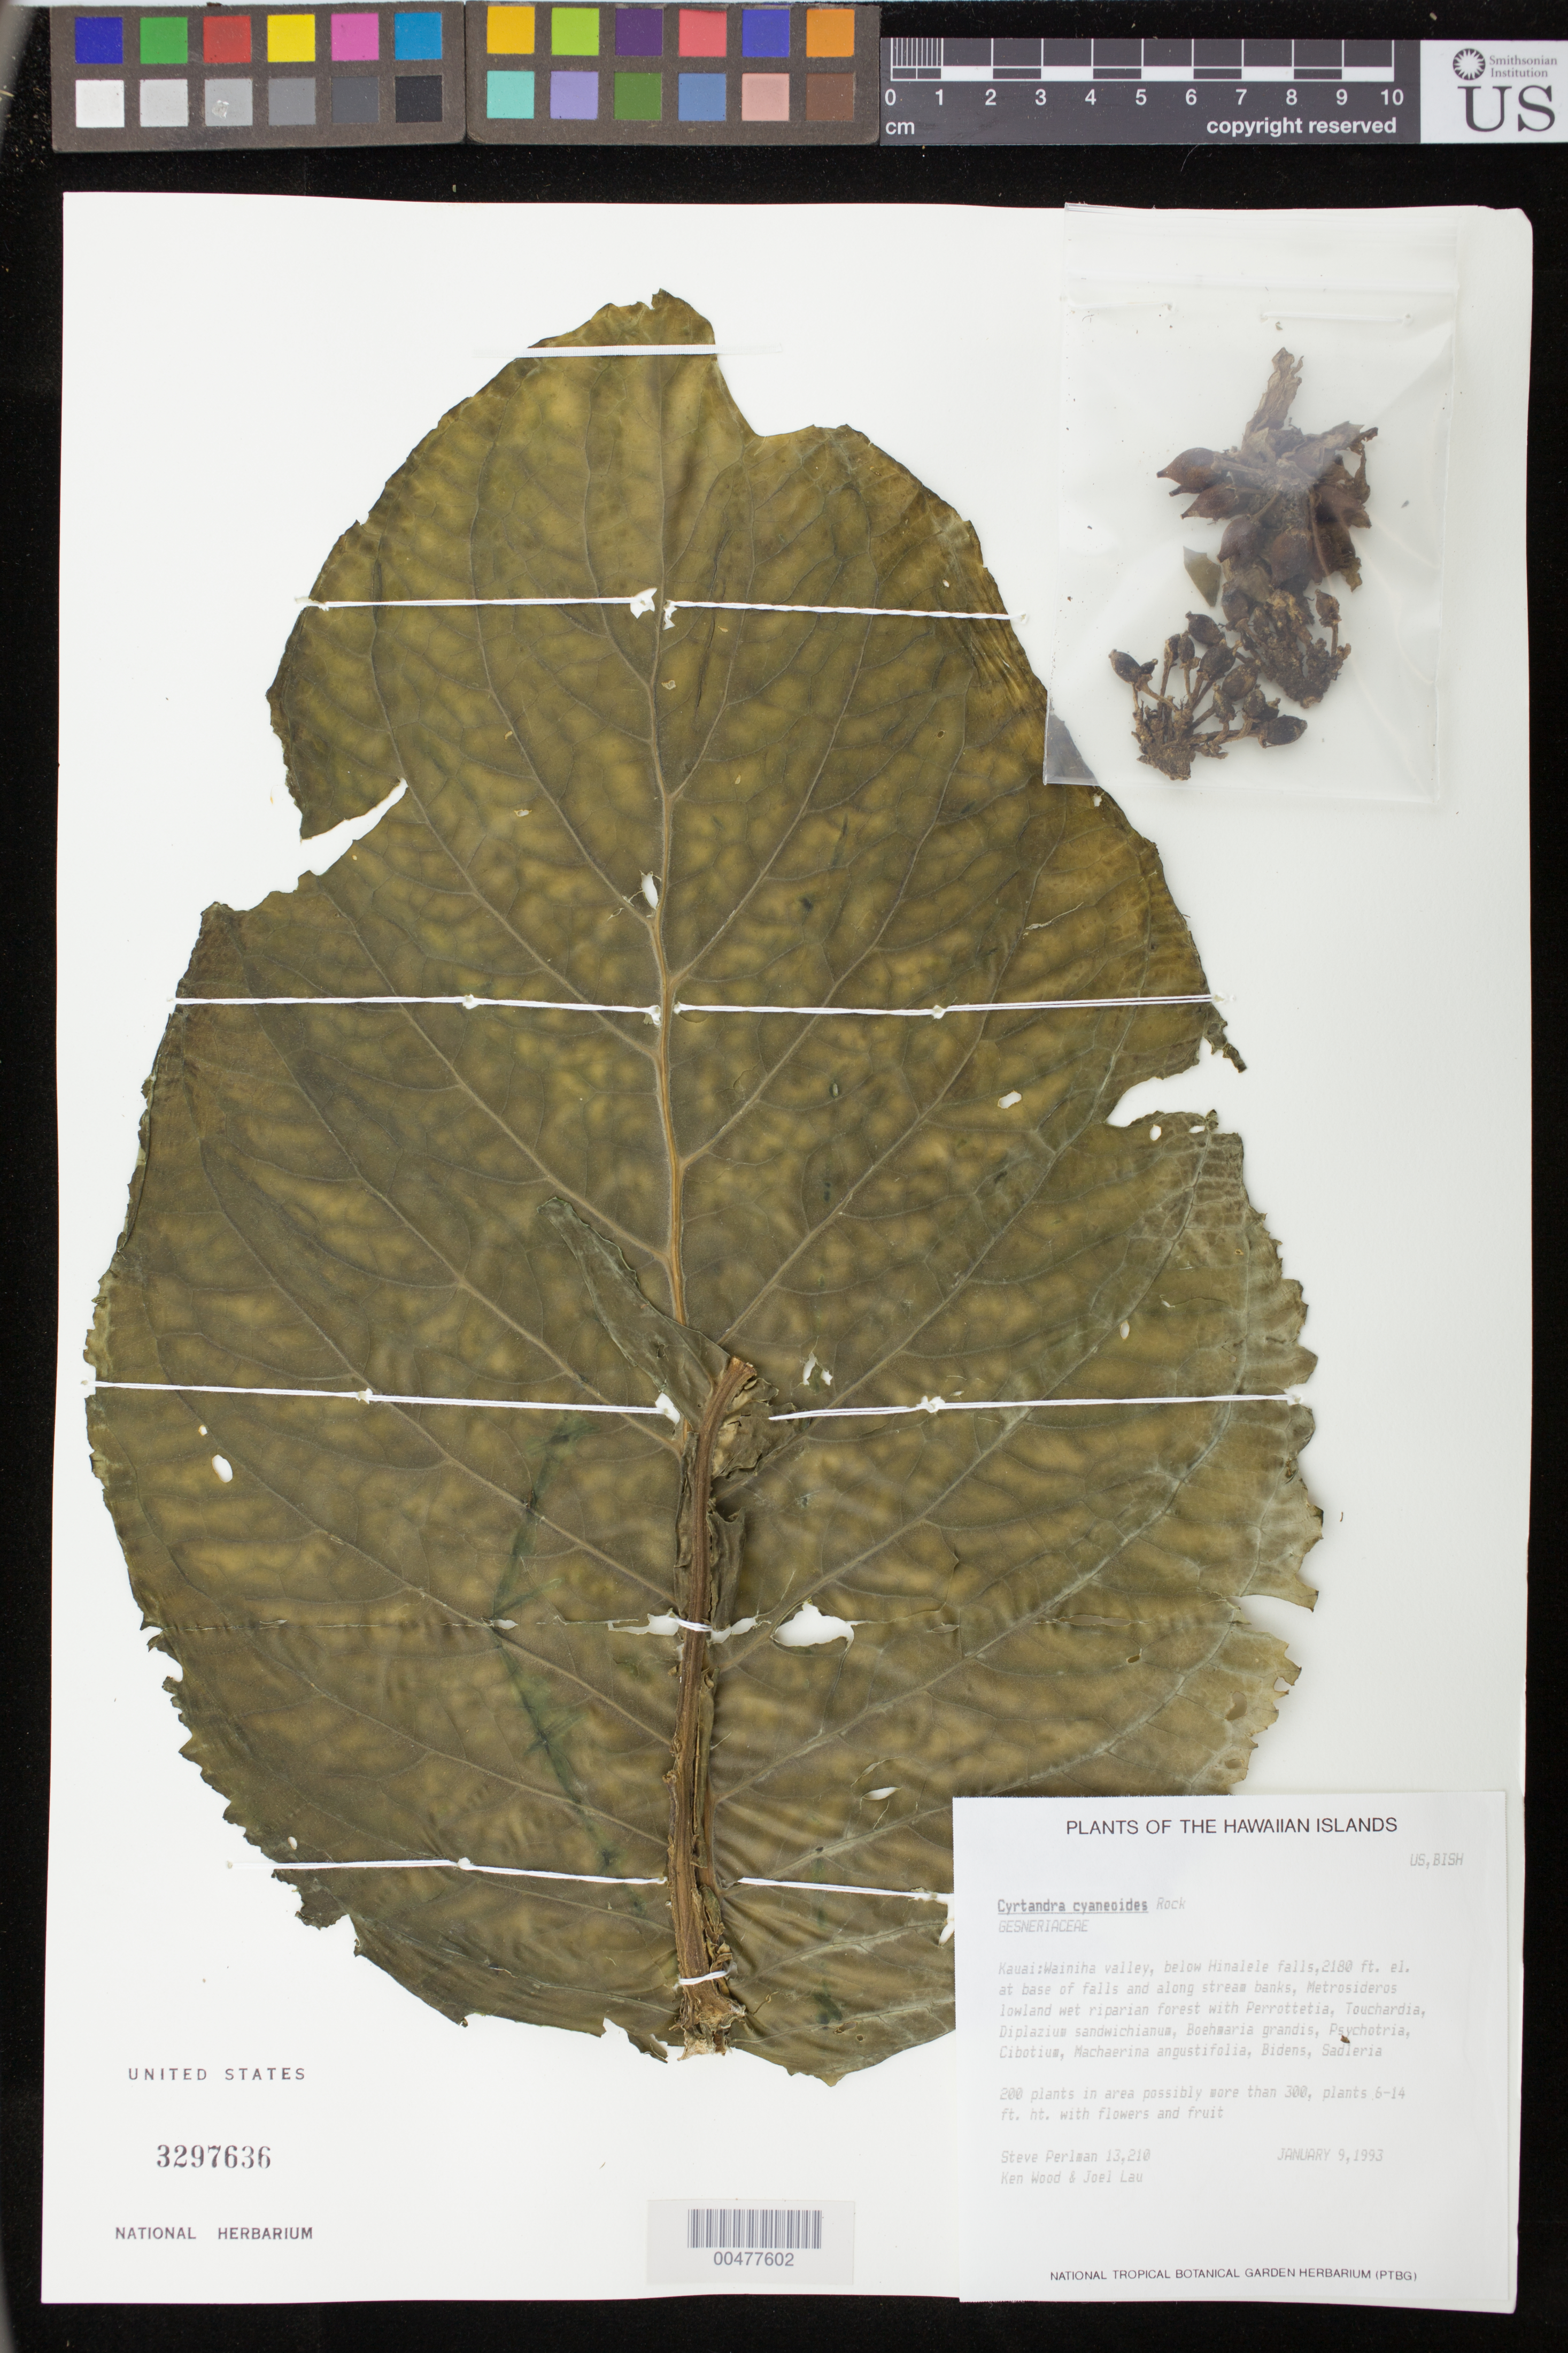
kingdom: Plantae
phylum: Tracheophyta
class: Magnoliopsida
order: Lamiales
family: Gesneriaceae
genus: Cyrtandra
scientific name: Cyrtandra cyaneoides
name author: Rock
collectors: S. P. Perlman, K. Wood & J. Lau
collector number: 13210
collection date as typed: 9 Jan 1993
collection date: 1993-01-09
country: United States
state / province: Hawaii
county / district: Kauai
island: Kaua'i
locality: Wainiha Valley, below Hinalele Falls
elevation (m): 664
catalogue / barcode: US 3297636